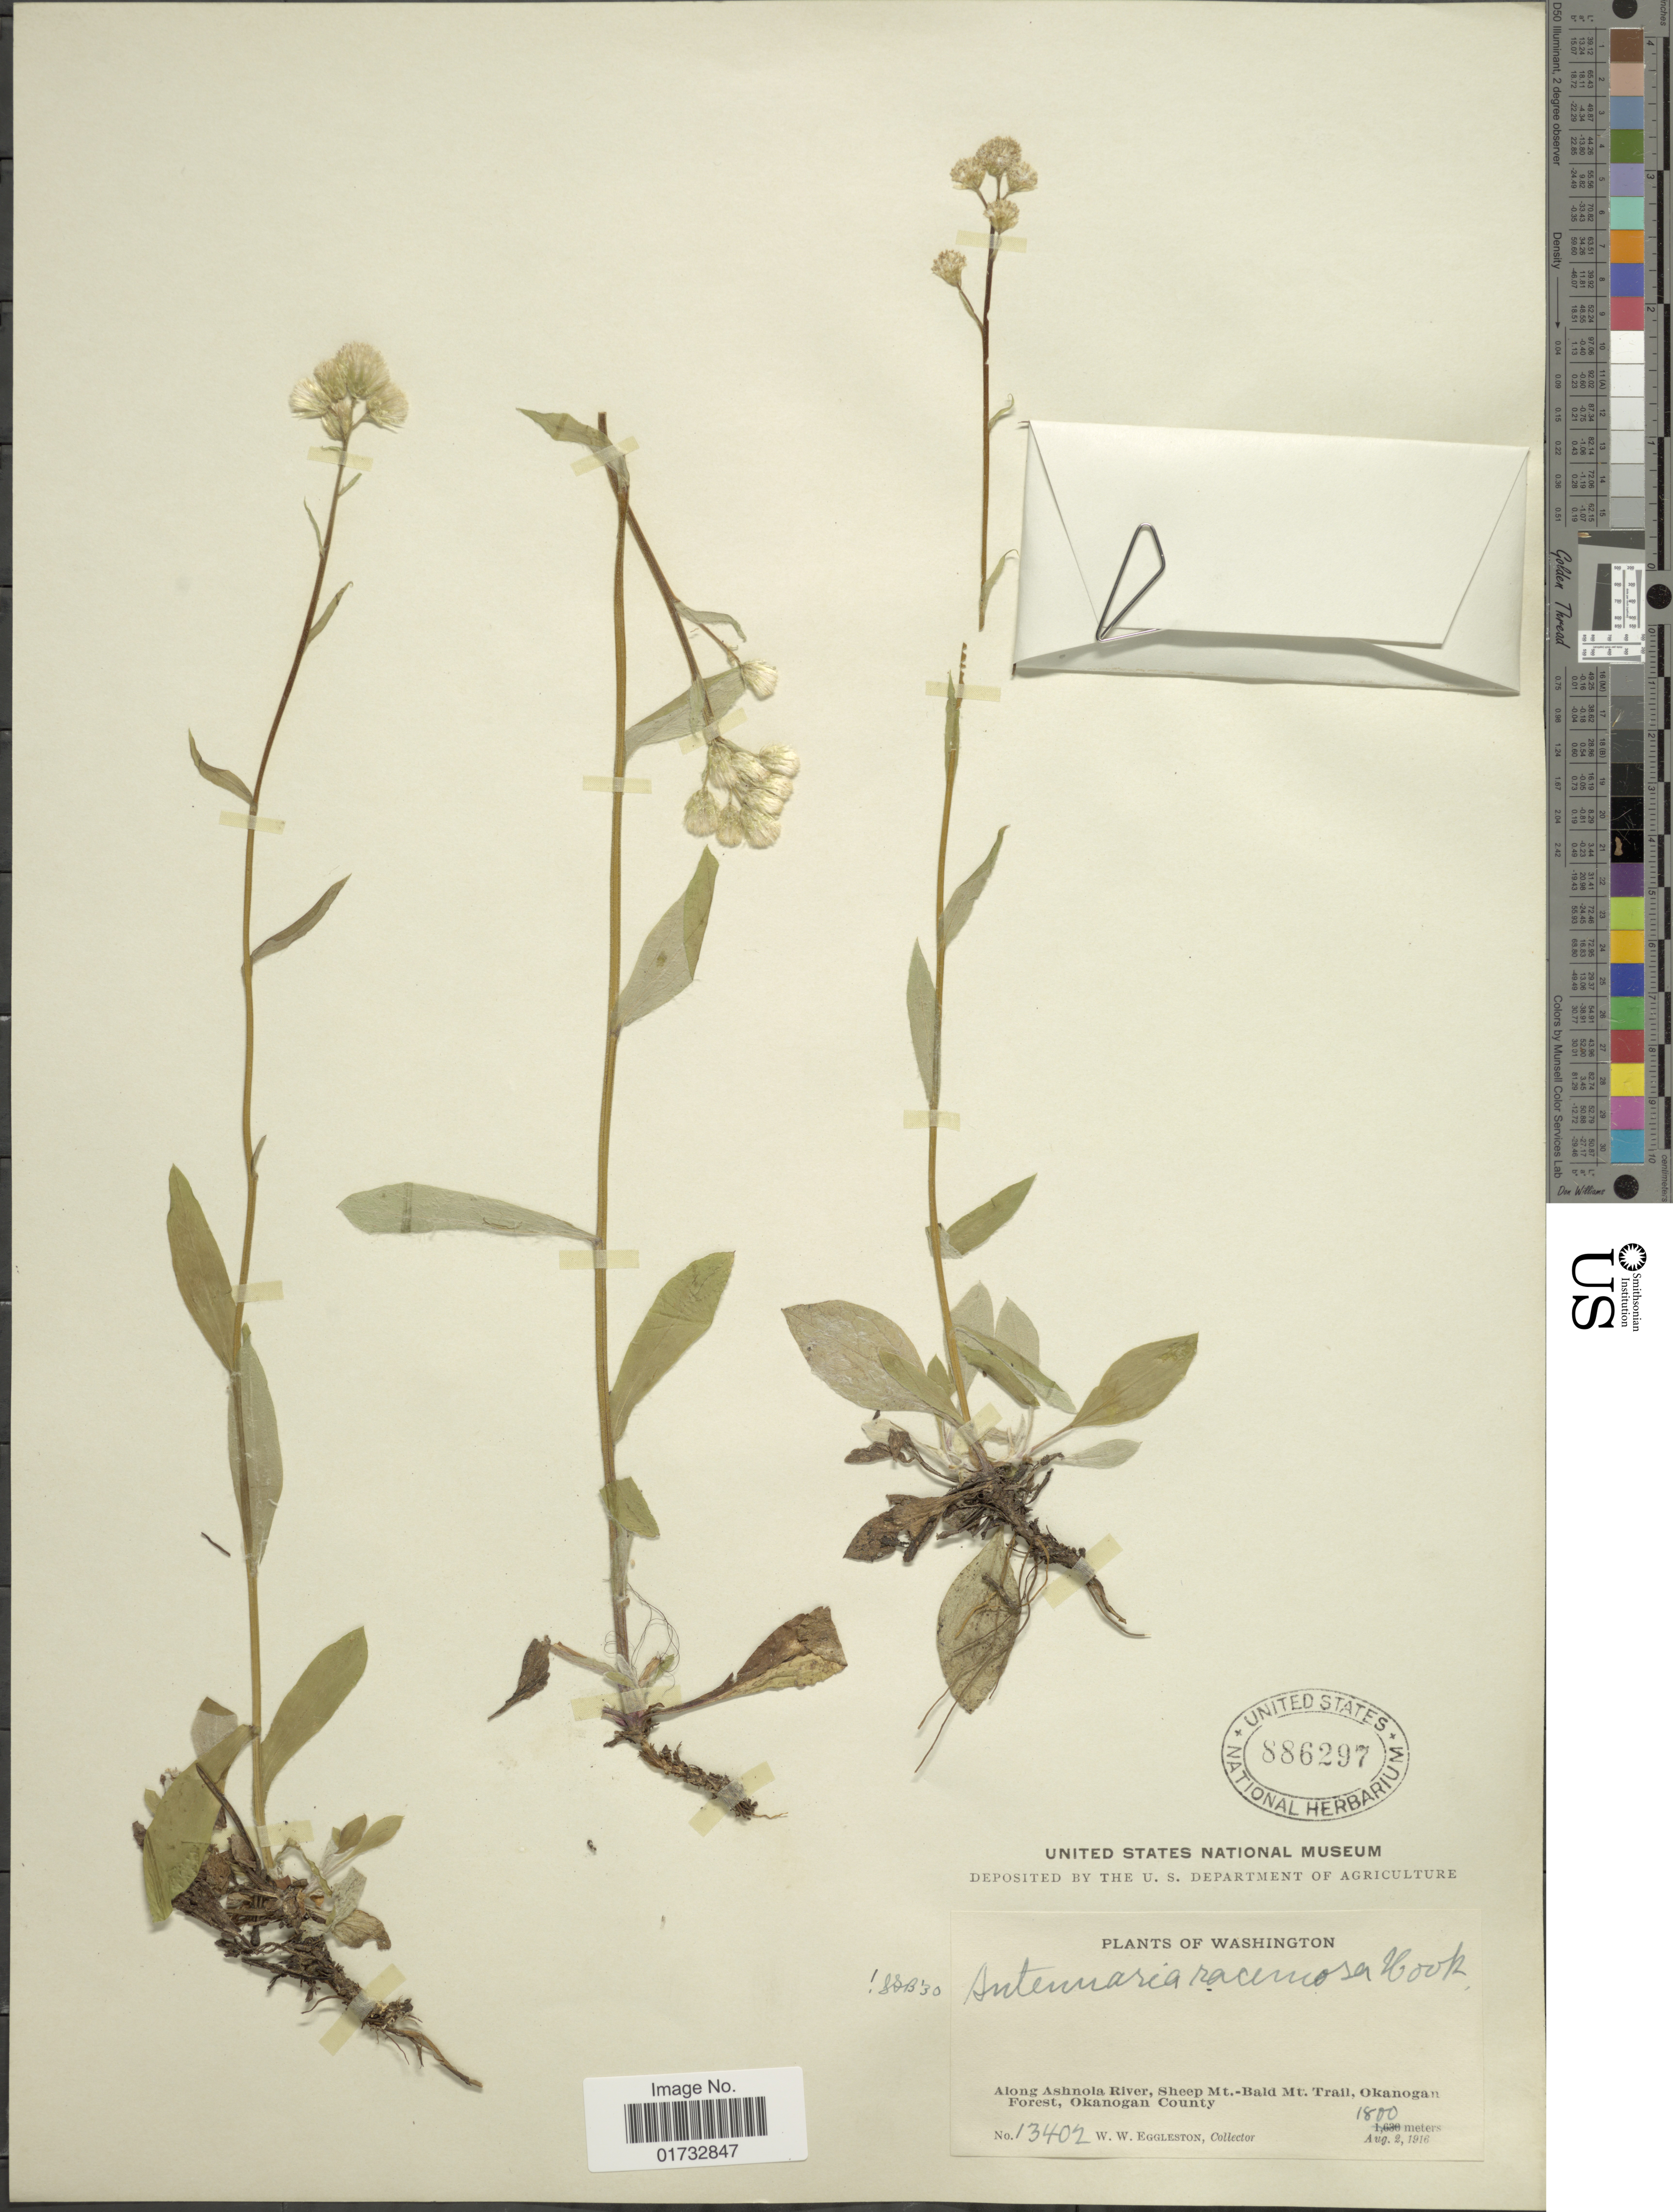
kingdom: Plantae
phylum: Tracheophyta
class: Magnoliopsida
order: Asterales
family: Asteraceae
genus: Antennaria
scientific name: Antennaria racemosa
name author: Hook.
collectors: W. W. Eggleston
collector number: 13402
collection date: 1916-08-02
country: United States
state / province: Washington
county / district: Okanogan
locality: Along Ashnola River, Sheep Mt.,-Bald Mt. Trail, Okanogan Forest, Okanogan County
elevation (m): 1800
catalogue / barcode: US 886297